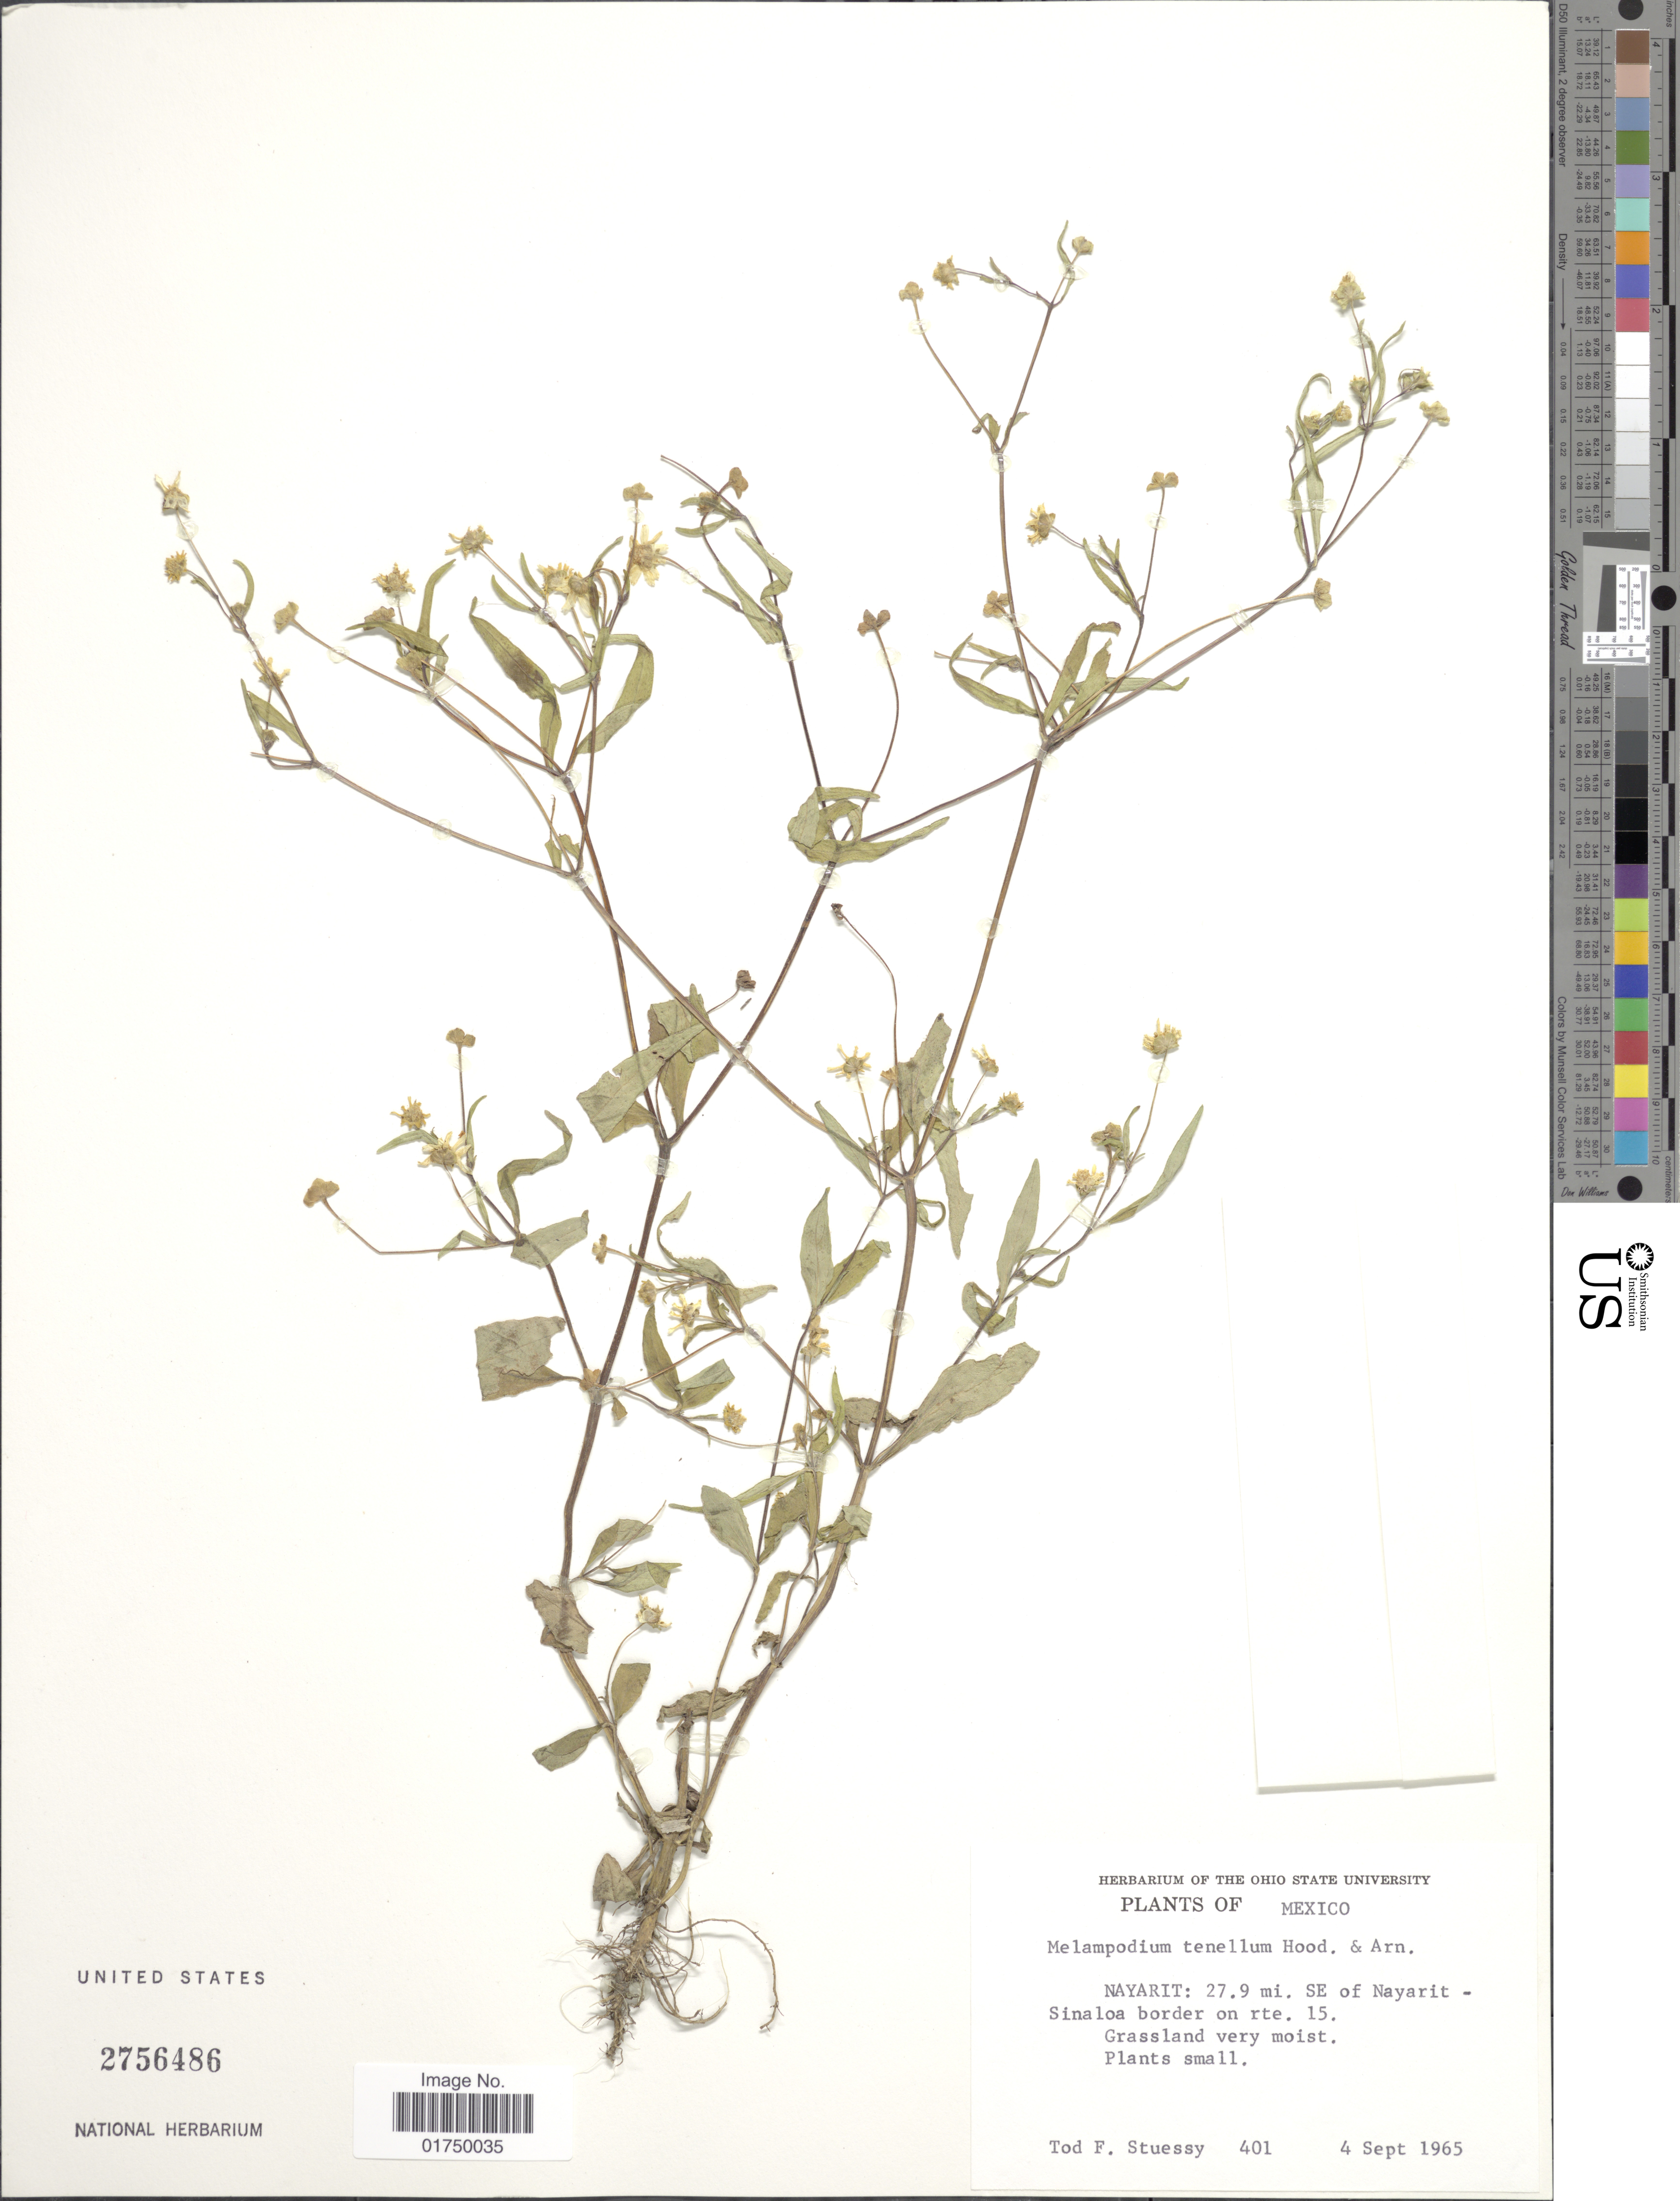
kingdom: Plantae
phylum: Tracheophyta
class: Magnoliopsida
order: Asterales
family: Asteraceae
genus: Melampodium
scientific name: Melampodium tenellum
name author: Hook. & Arn.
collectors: T. Stuessy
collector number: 401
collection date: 1965-09-04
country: Mexico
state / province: Nayarit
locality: Nayarit: 27.9 mi. SE of Nayarit - Sinaloa border on rte. 15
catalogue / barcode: US 2756486